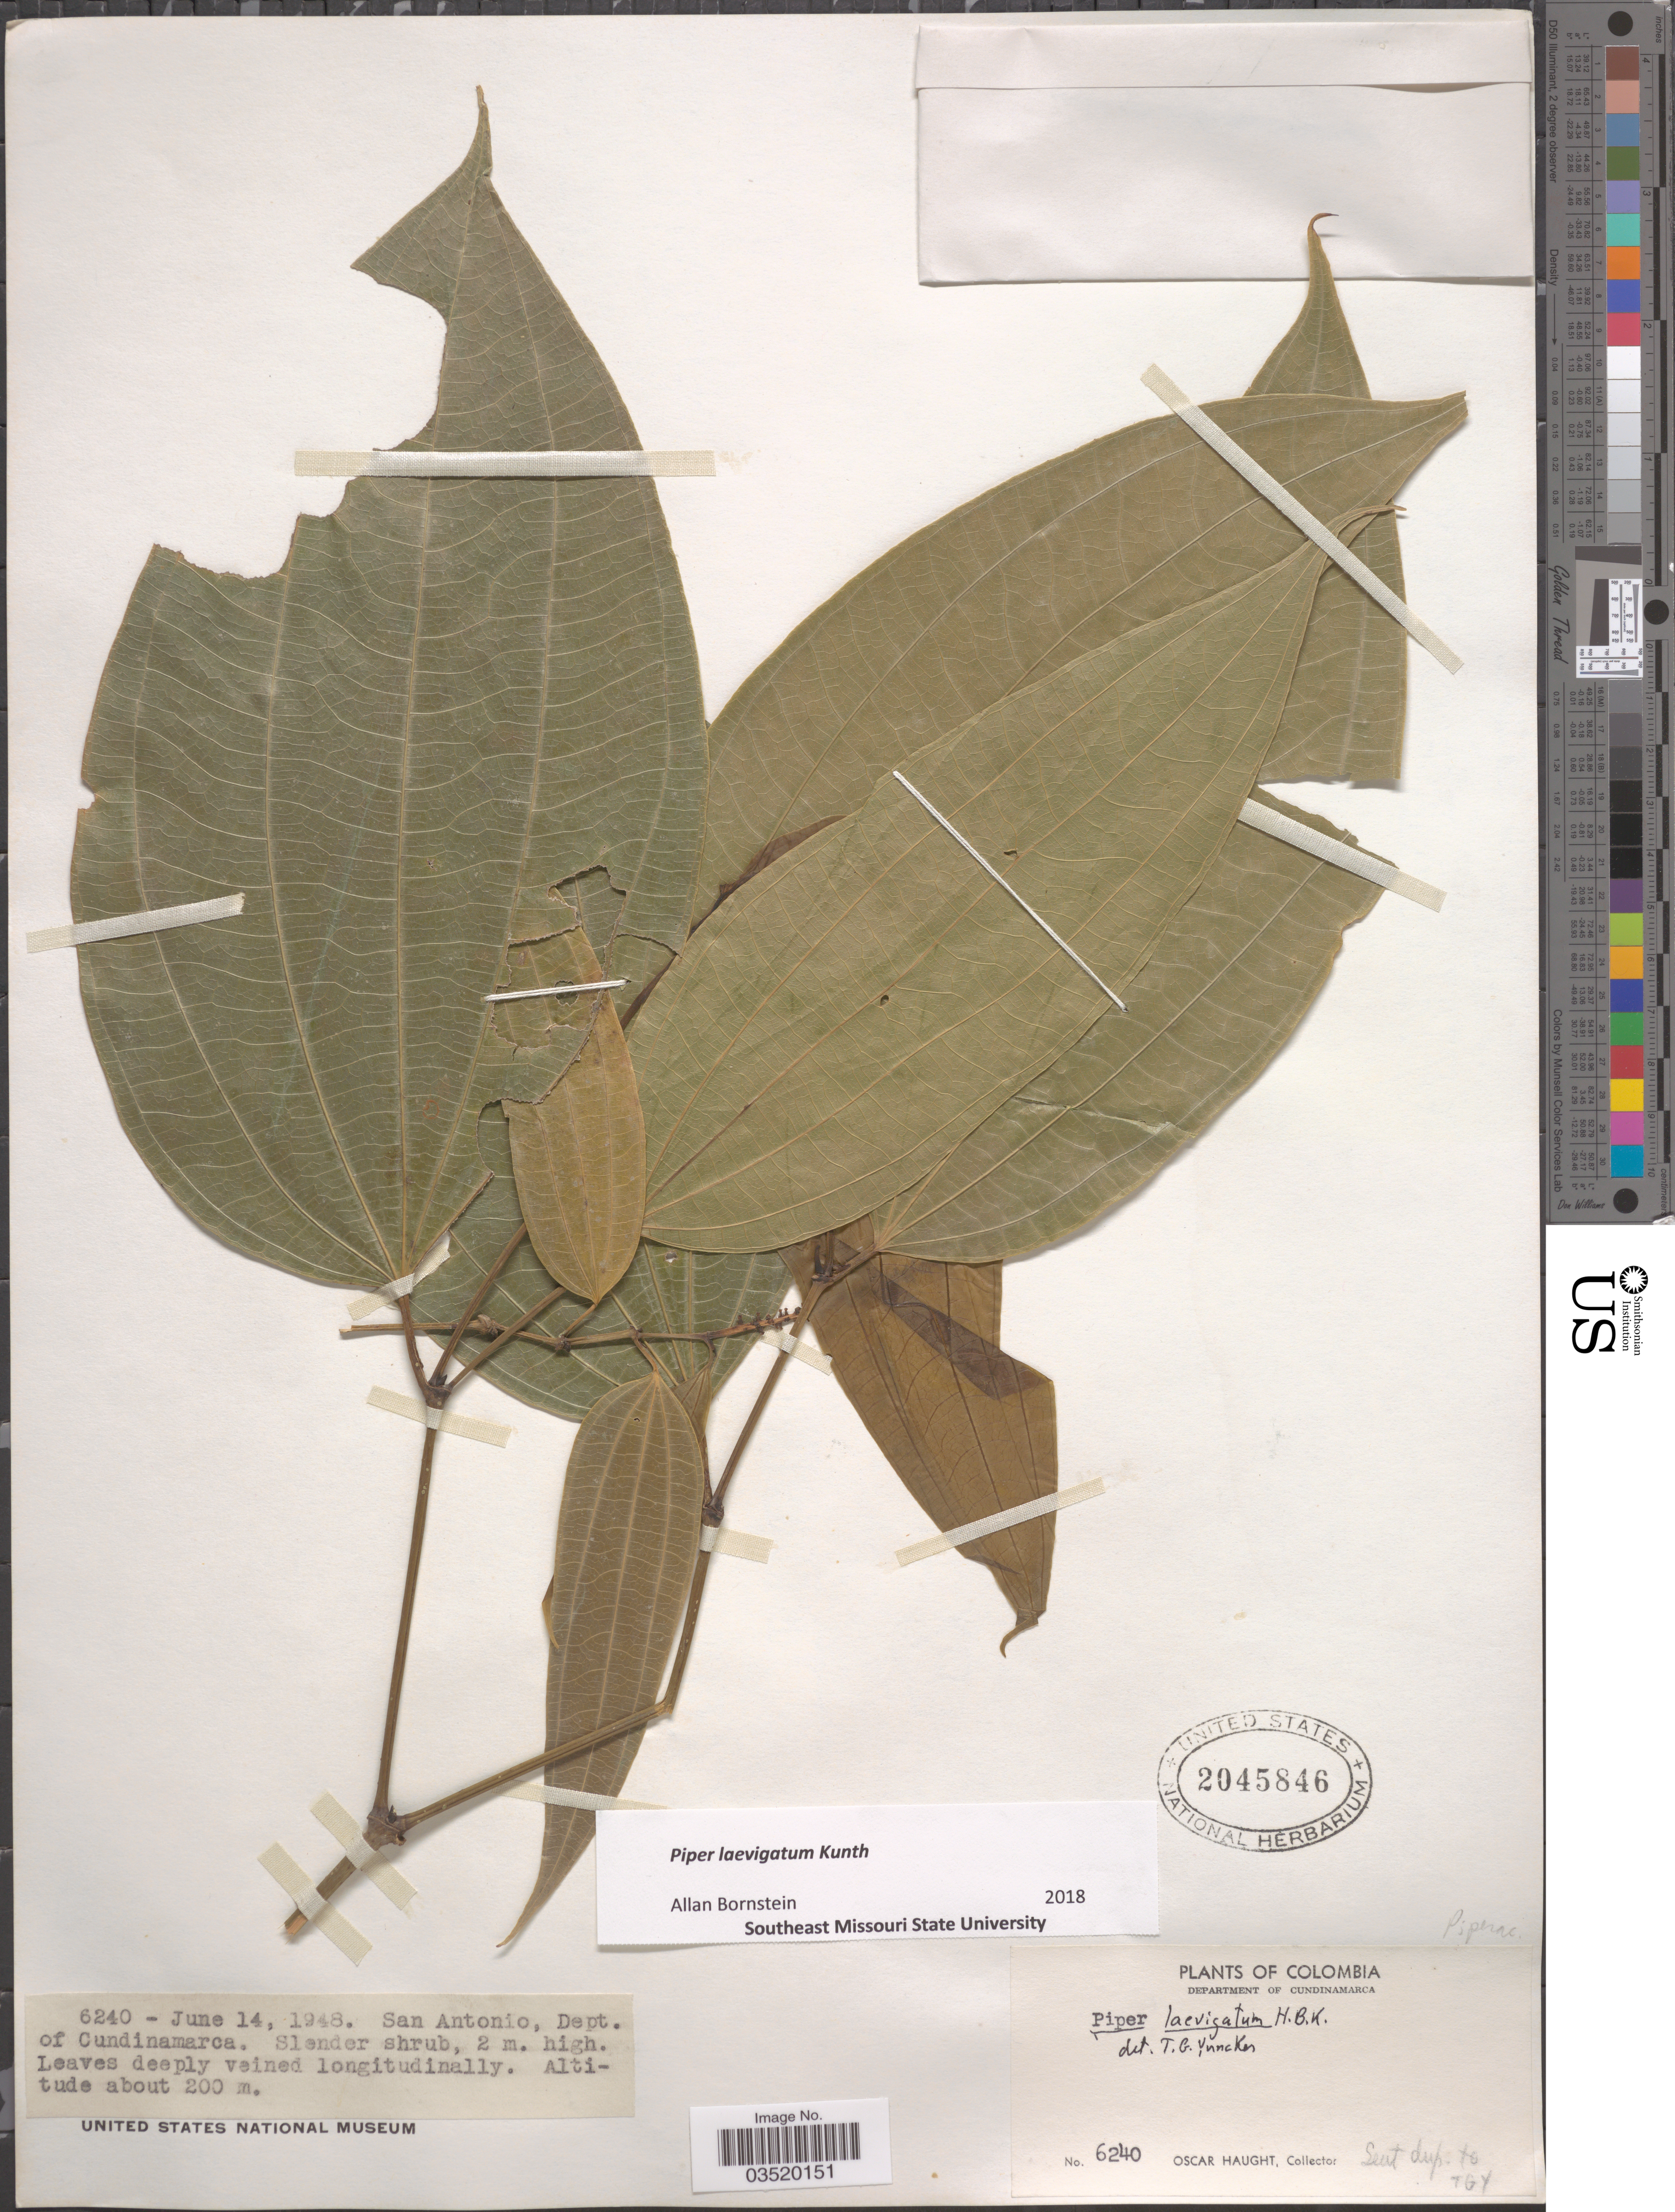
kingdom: Plantae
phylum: Tracheophyta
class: Magnoliopsida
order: Piperales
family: Piperaceae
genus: Piper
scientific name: Piper laevigatum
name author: Kunth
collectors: O. Haught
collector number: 6240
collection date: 1948-06-14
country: Colombia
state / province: Cundinamarca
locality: San Antonio, Department of Cundinamarca.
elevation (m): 200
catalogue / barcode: US 2045846